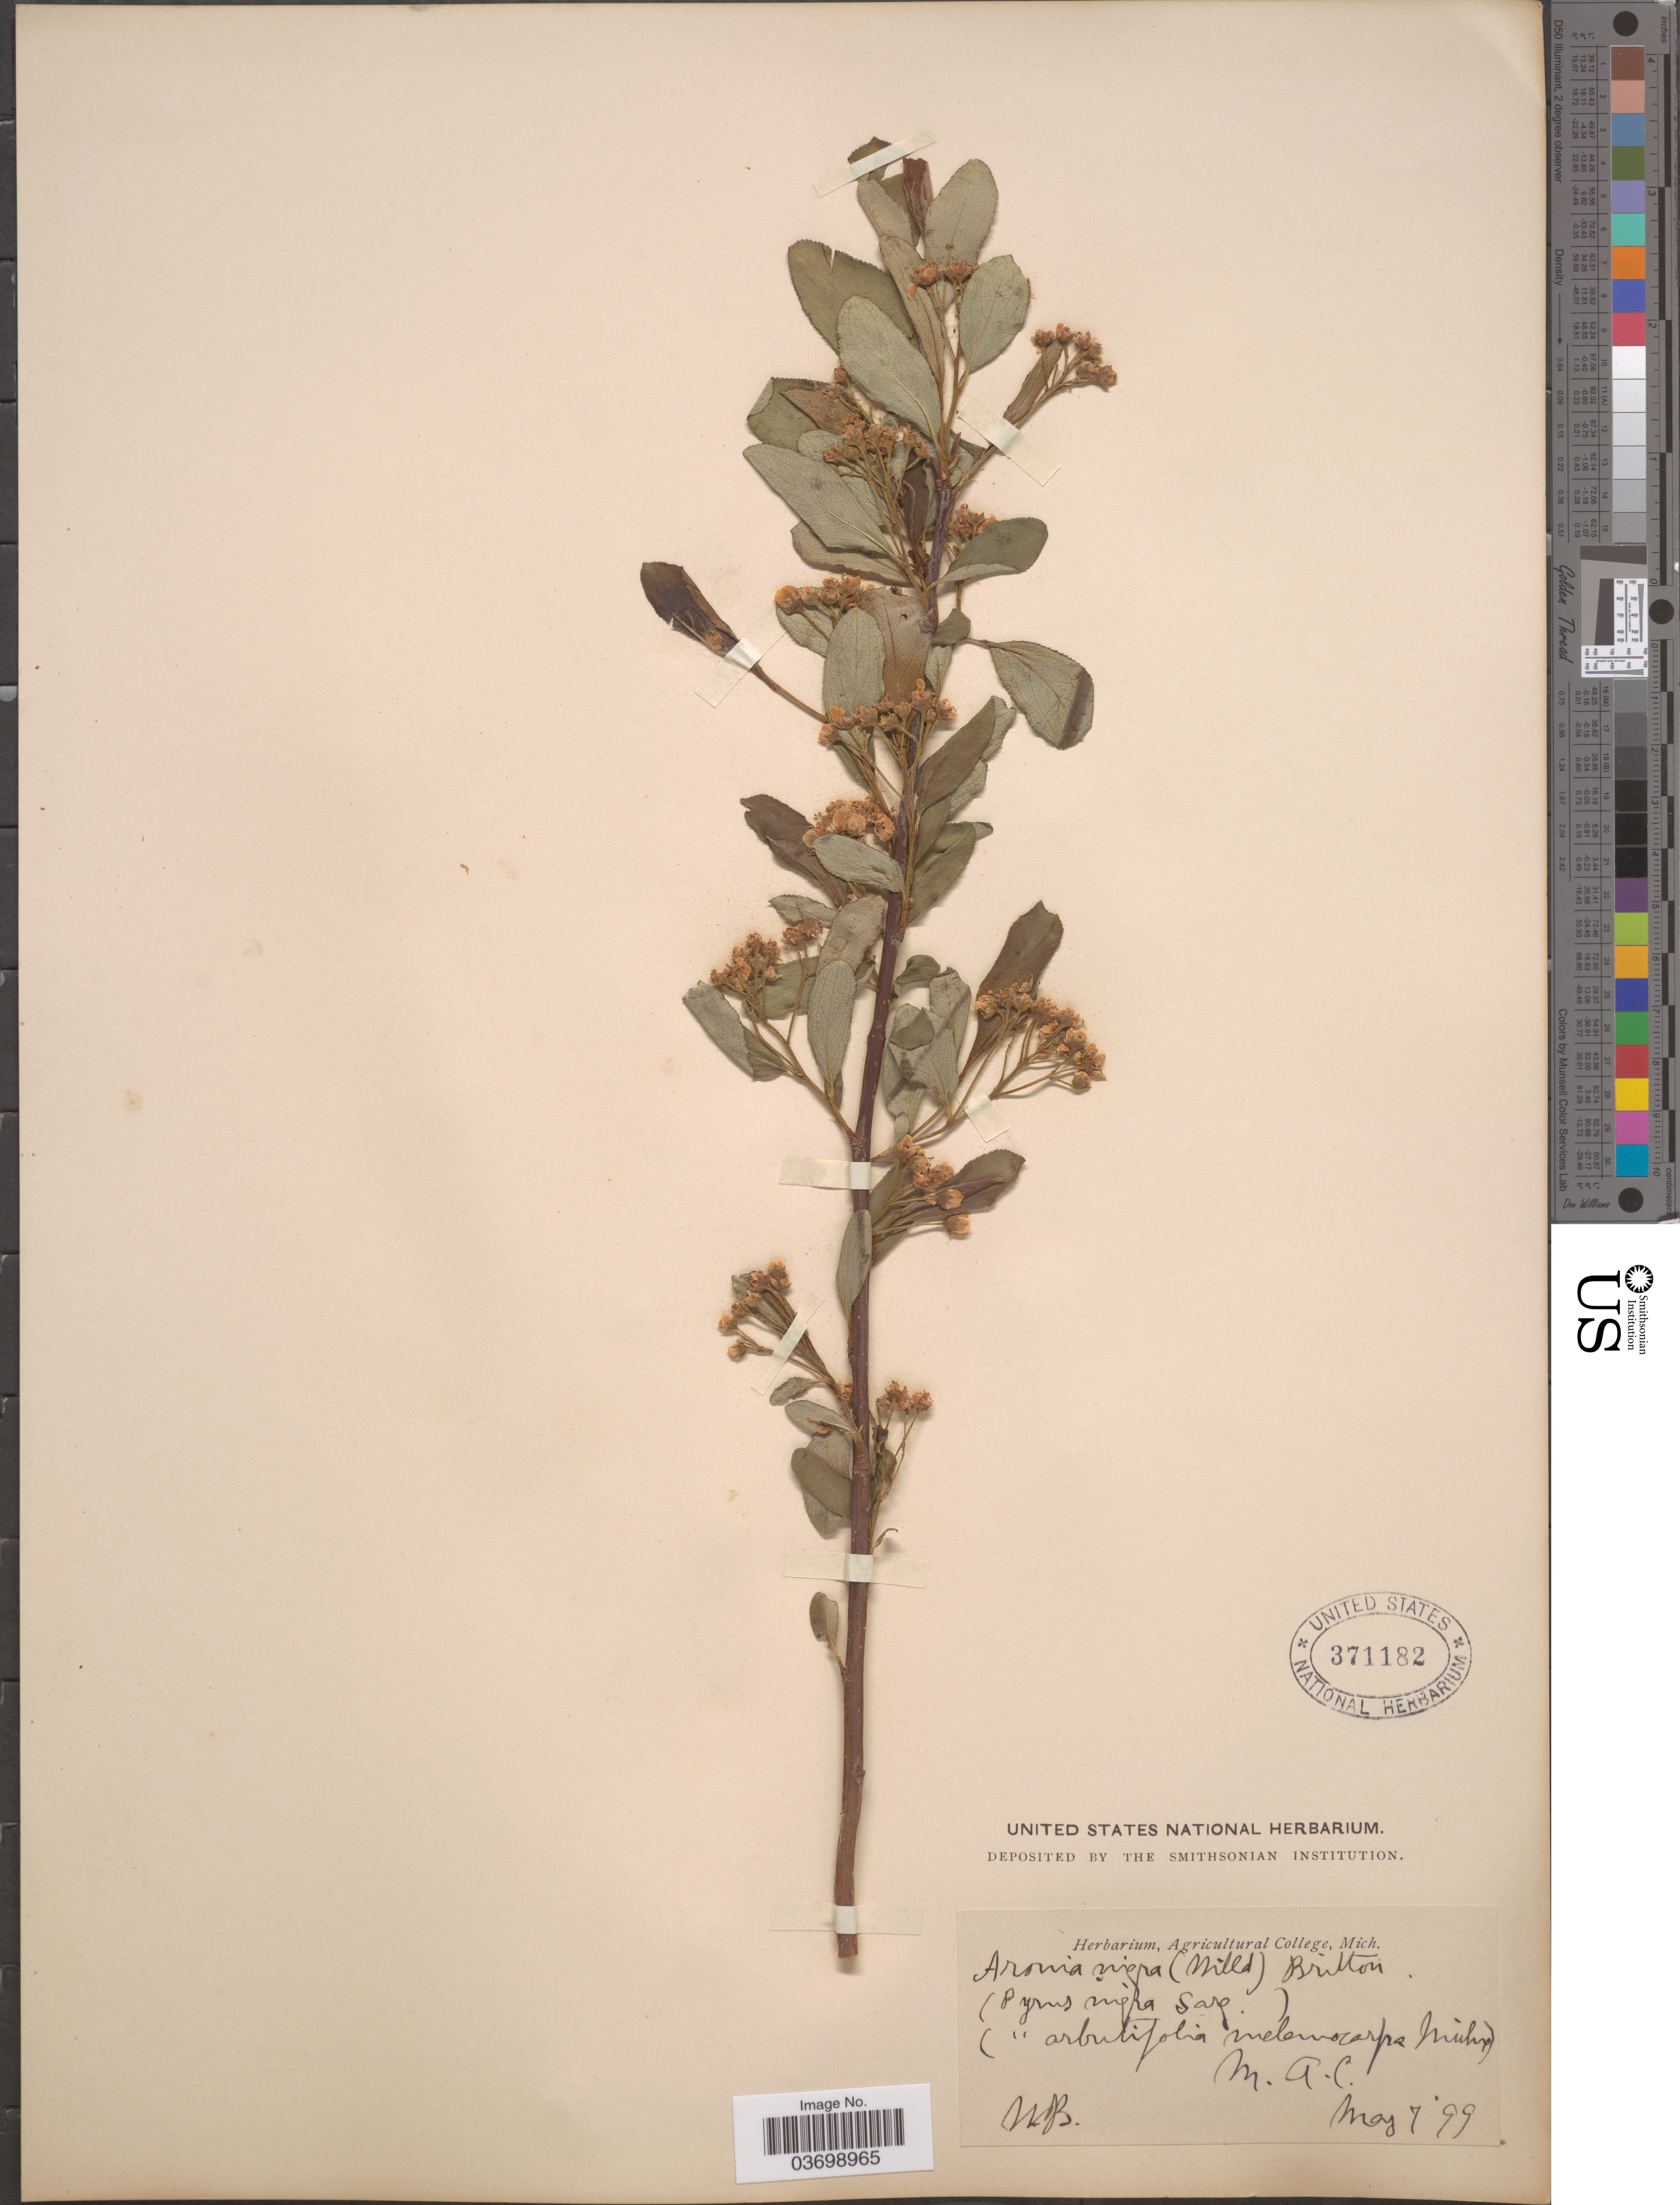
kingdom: Plantae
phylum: Tracheophyta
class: Magnoliopsida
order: Rosales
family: Rosaceae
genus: Aronia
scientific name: Aronia melanocarpa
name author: (Michx.) Elliott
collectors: M. A. C.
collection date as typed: Transcribed d/m/y: 7/5/99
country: Canada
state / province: New Brunswick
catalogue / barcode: US 371182